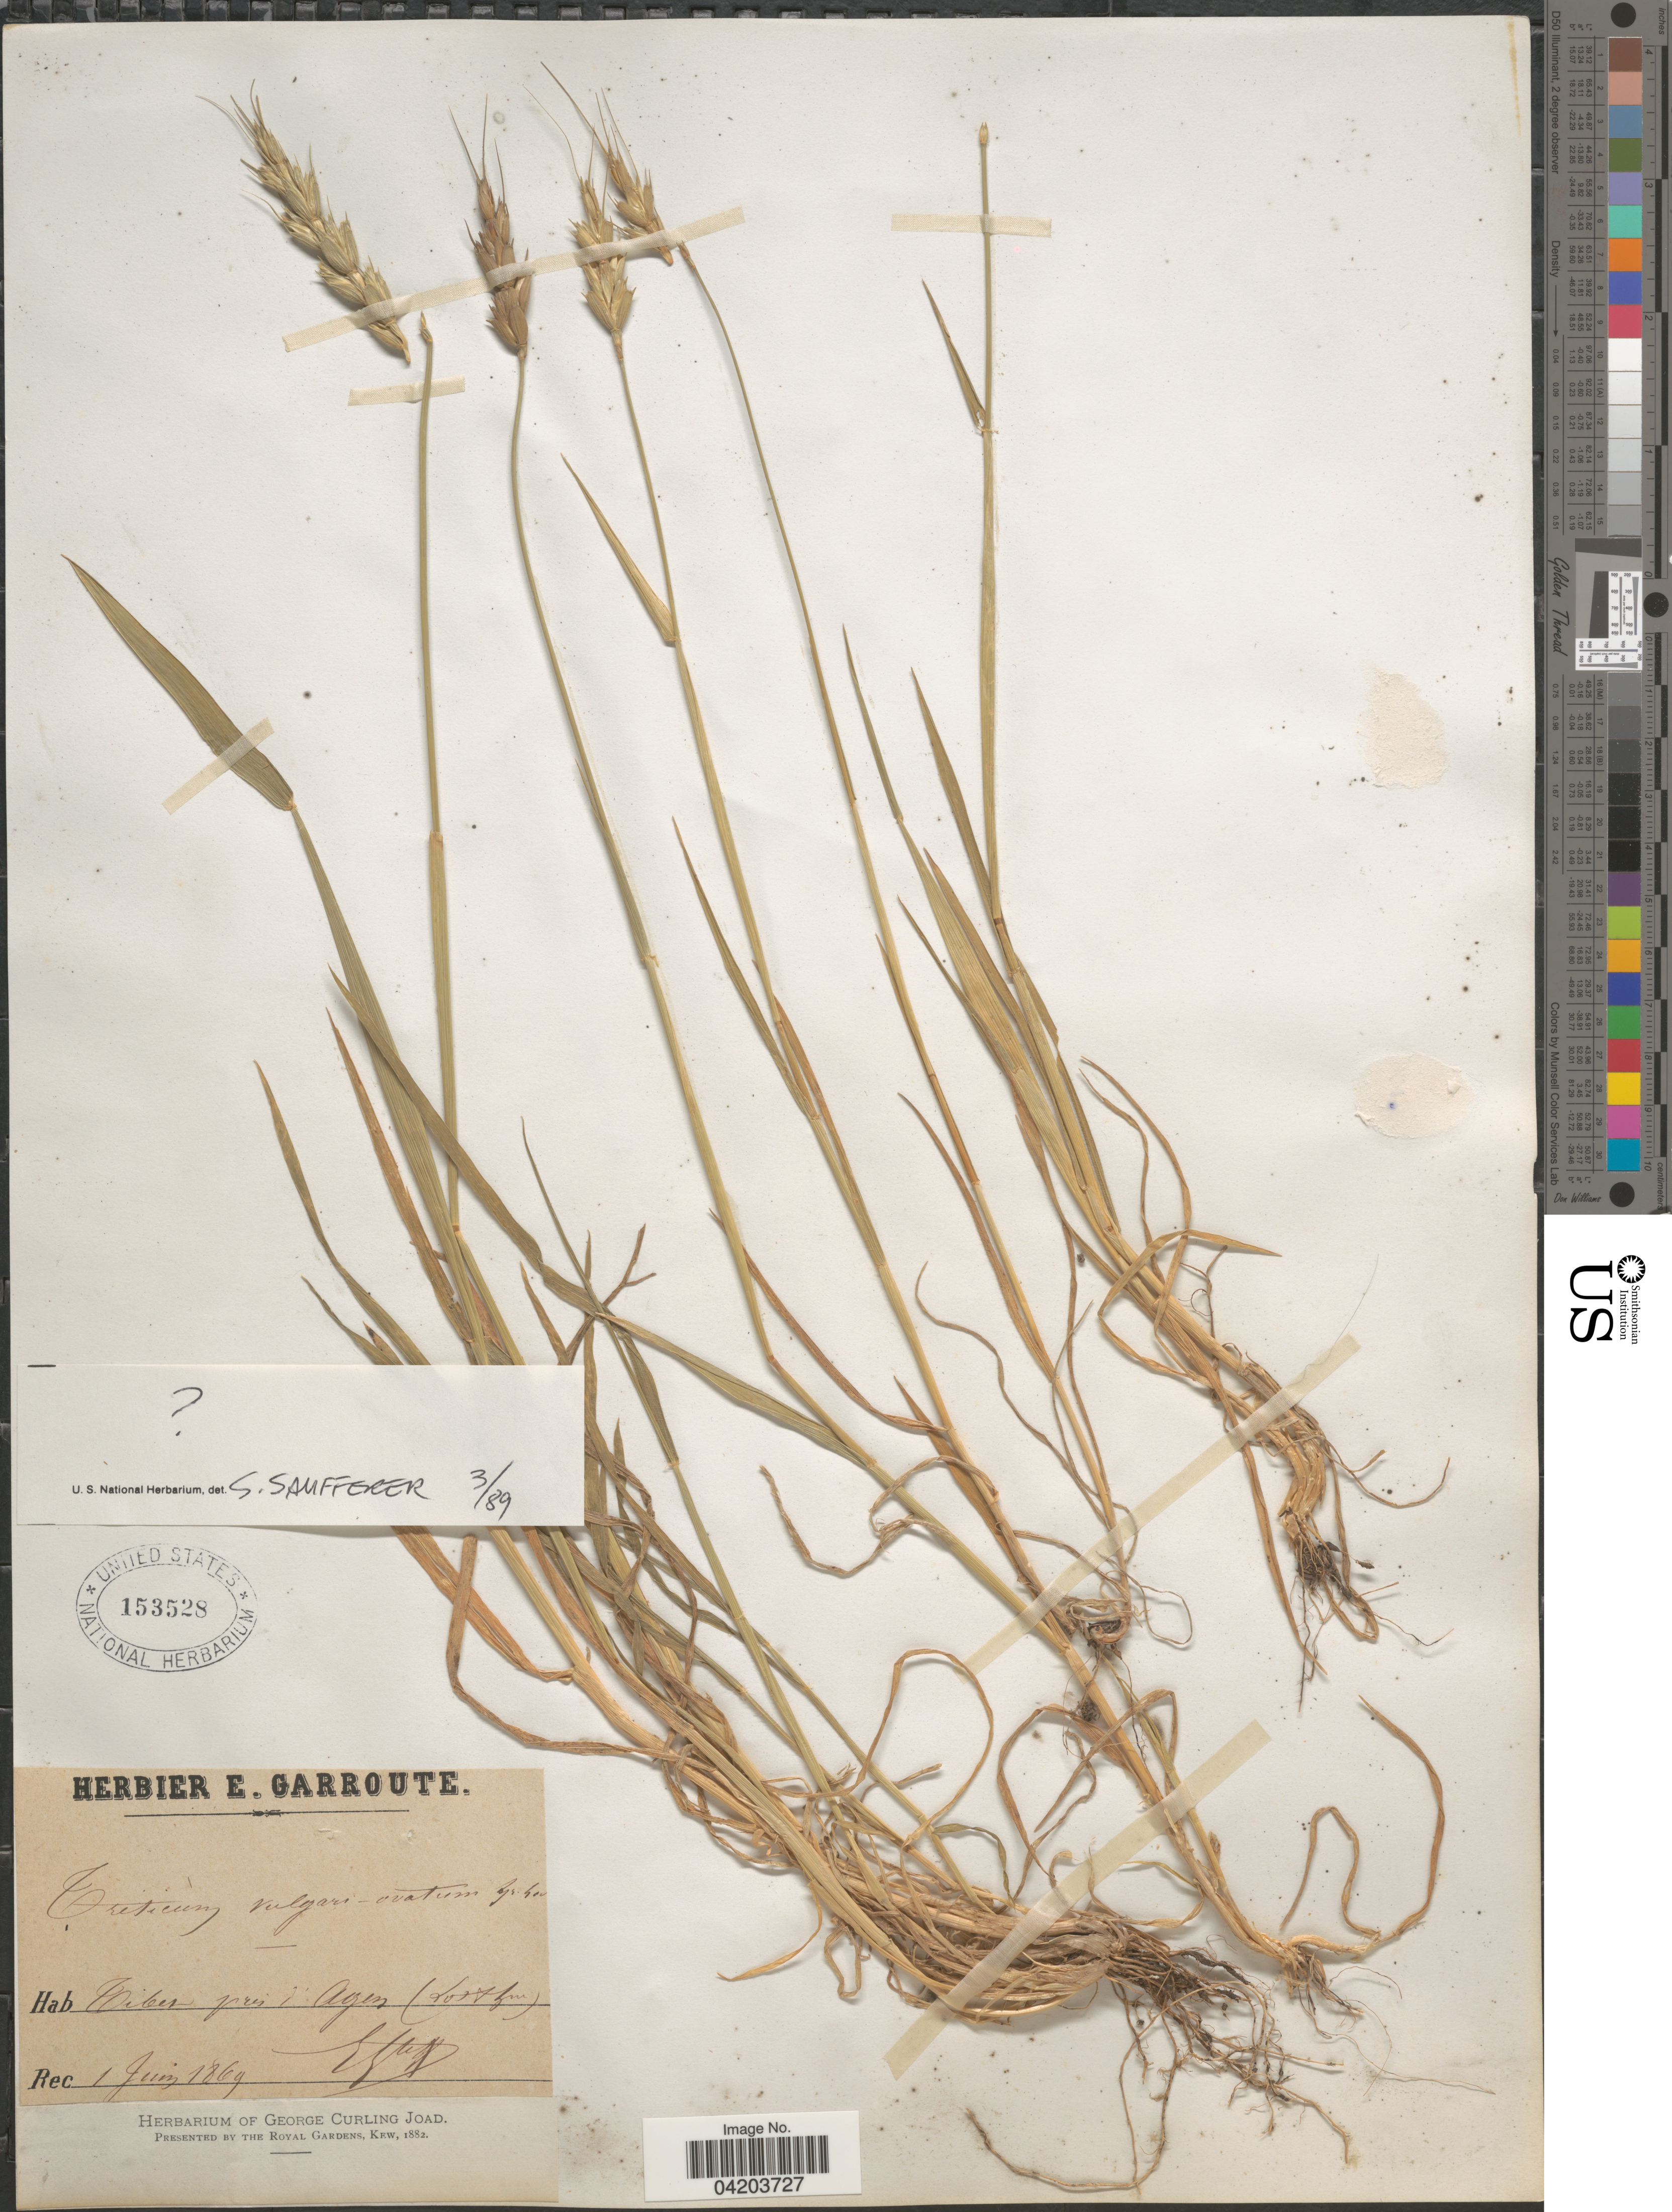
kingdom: Plantae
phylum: Tracheophyta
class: Liliopsida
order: Poales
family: Poaceae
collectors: ex herb. E. Garroute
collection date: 1869-06-01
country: France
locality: Tibet [interpreted] près d'Agen (Lot & Gar).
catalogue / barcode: US 153528